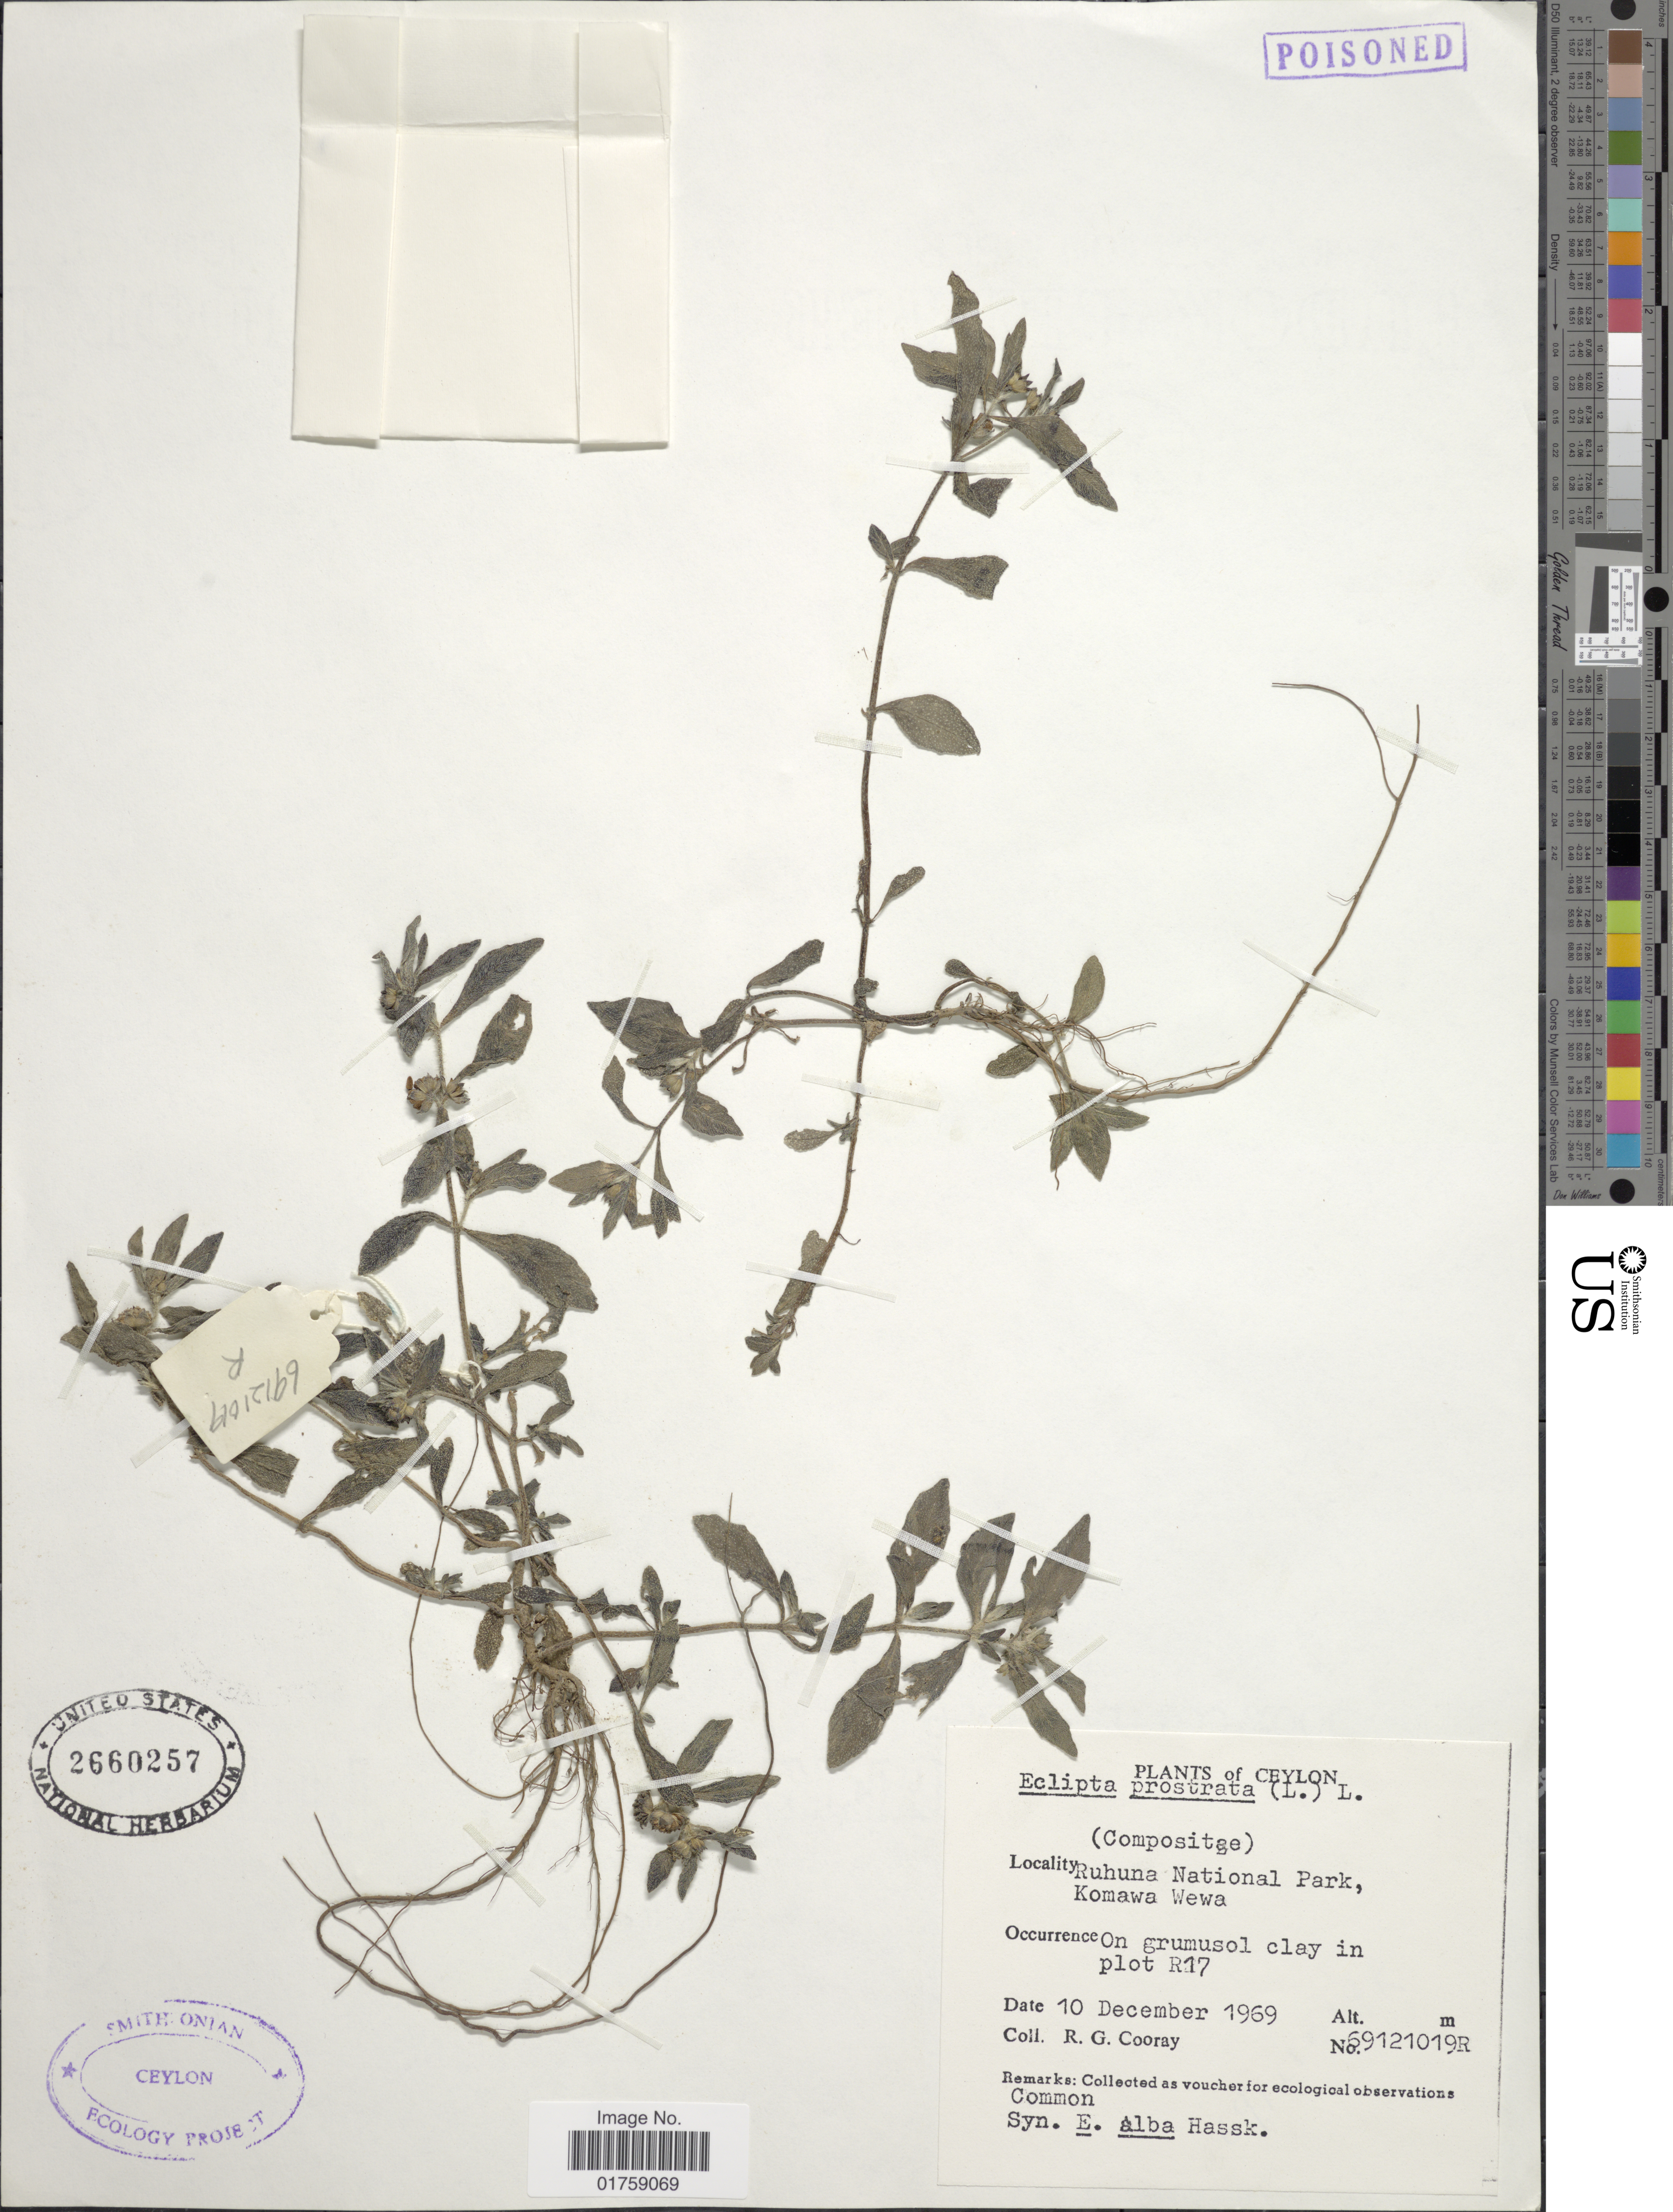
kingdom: Plantae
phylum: Tracheophyta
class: Magnoliopsida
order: Asterales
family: Asteraceae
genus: Eclipta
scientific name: Eclipta prostrata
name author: (L.) L.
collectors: R. Cooray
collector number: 69121019R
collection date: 1969-12-10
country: Sri Lanka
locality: Ceylon. Ruhuna National Park, Komawa Wewa. On grumusol clay in plot R17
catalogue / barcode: US 2660257